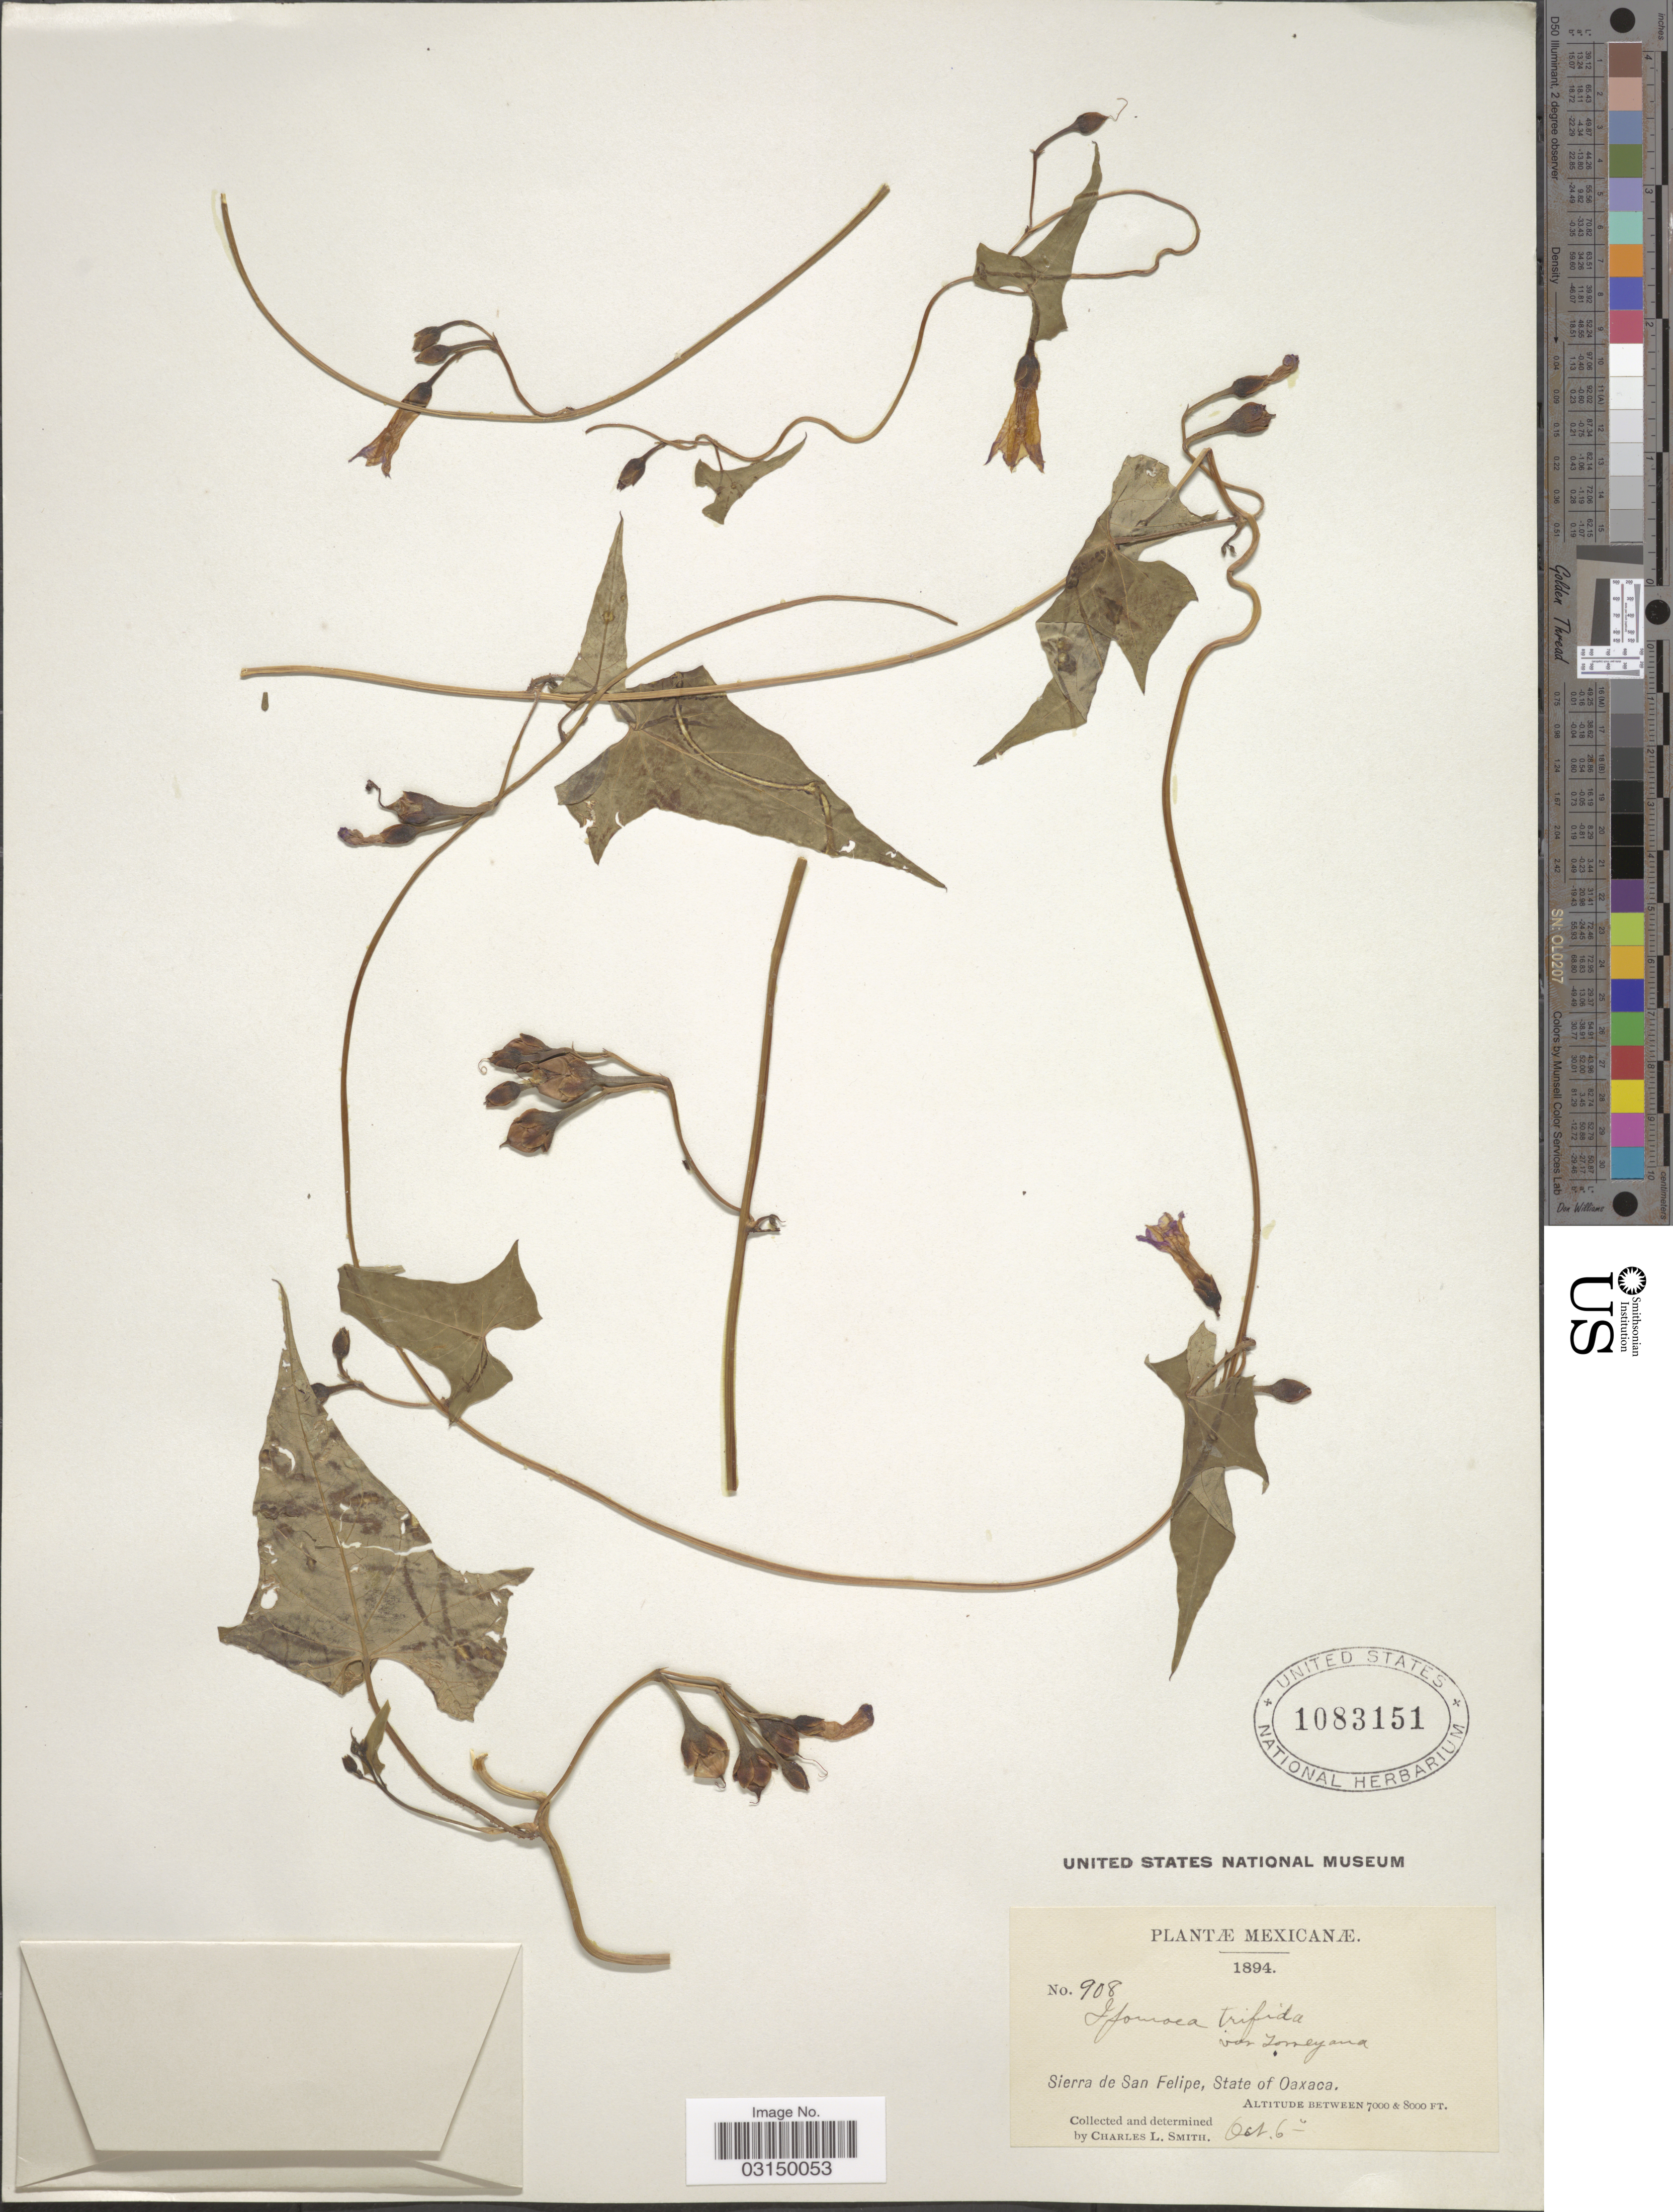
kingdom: Plantae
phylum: Tracheophyta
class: Magnoliopsida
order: Solanales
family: Convolvulaceae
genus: Ipomoea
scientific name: Ipomoea dumetorum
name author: Willd.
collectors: C. L. Smith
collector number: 908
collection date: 1894-10-06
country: Mexico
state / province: Oaxaca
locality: Sierra de San Felipe.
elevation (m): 2134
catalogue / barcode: US 1083151